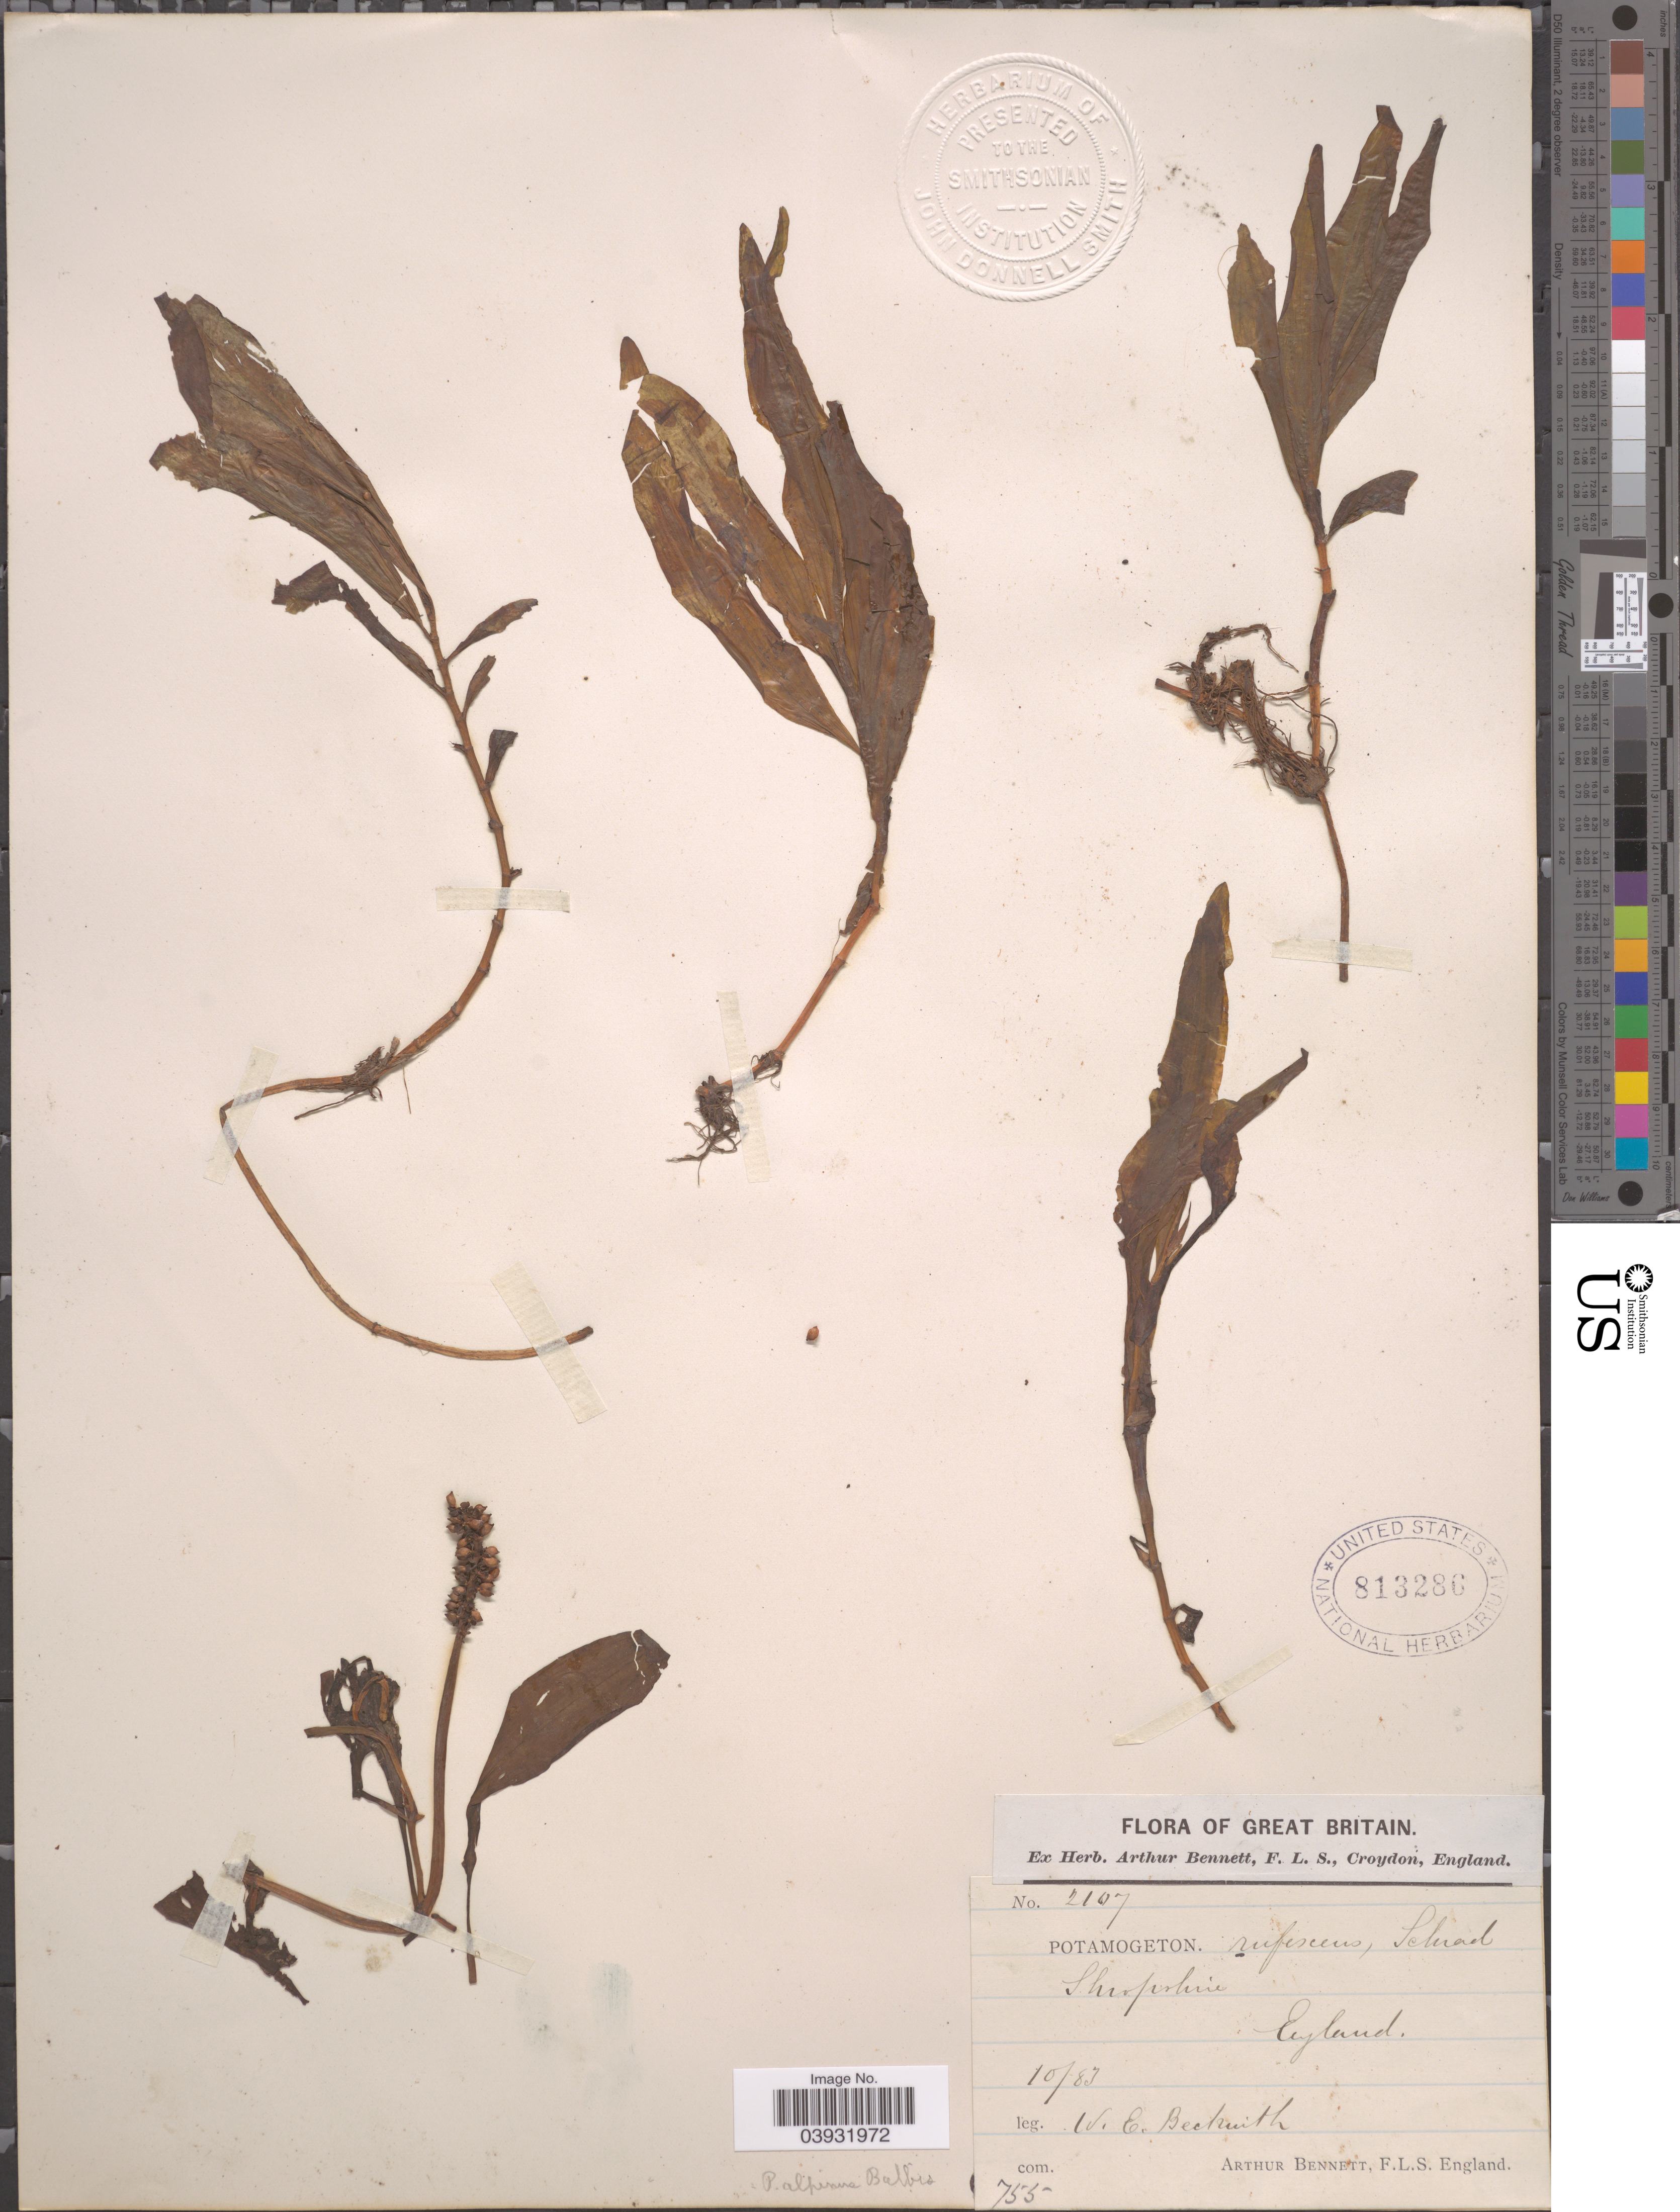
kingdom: Plantae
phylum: Tracheophyta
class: Liliopsida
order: Alismatales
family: Potamogetonaceae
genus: Potamogeton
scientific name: Potamogeton alpinus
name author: Balb.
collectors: W. Beckwith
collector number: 2107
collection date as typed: Transcribed d/m/y: /10/83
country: United Kingdom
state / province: England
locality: Shropshire.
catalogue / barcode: US 813286